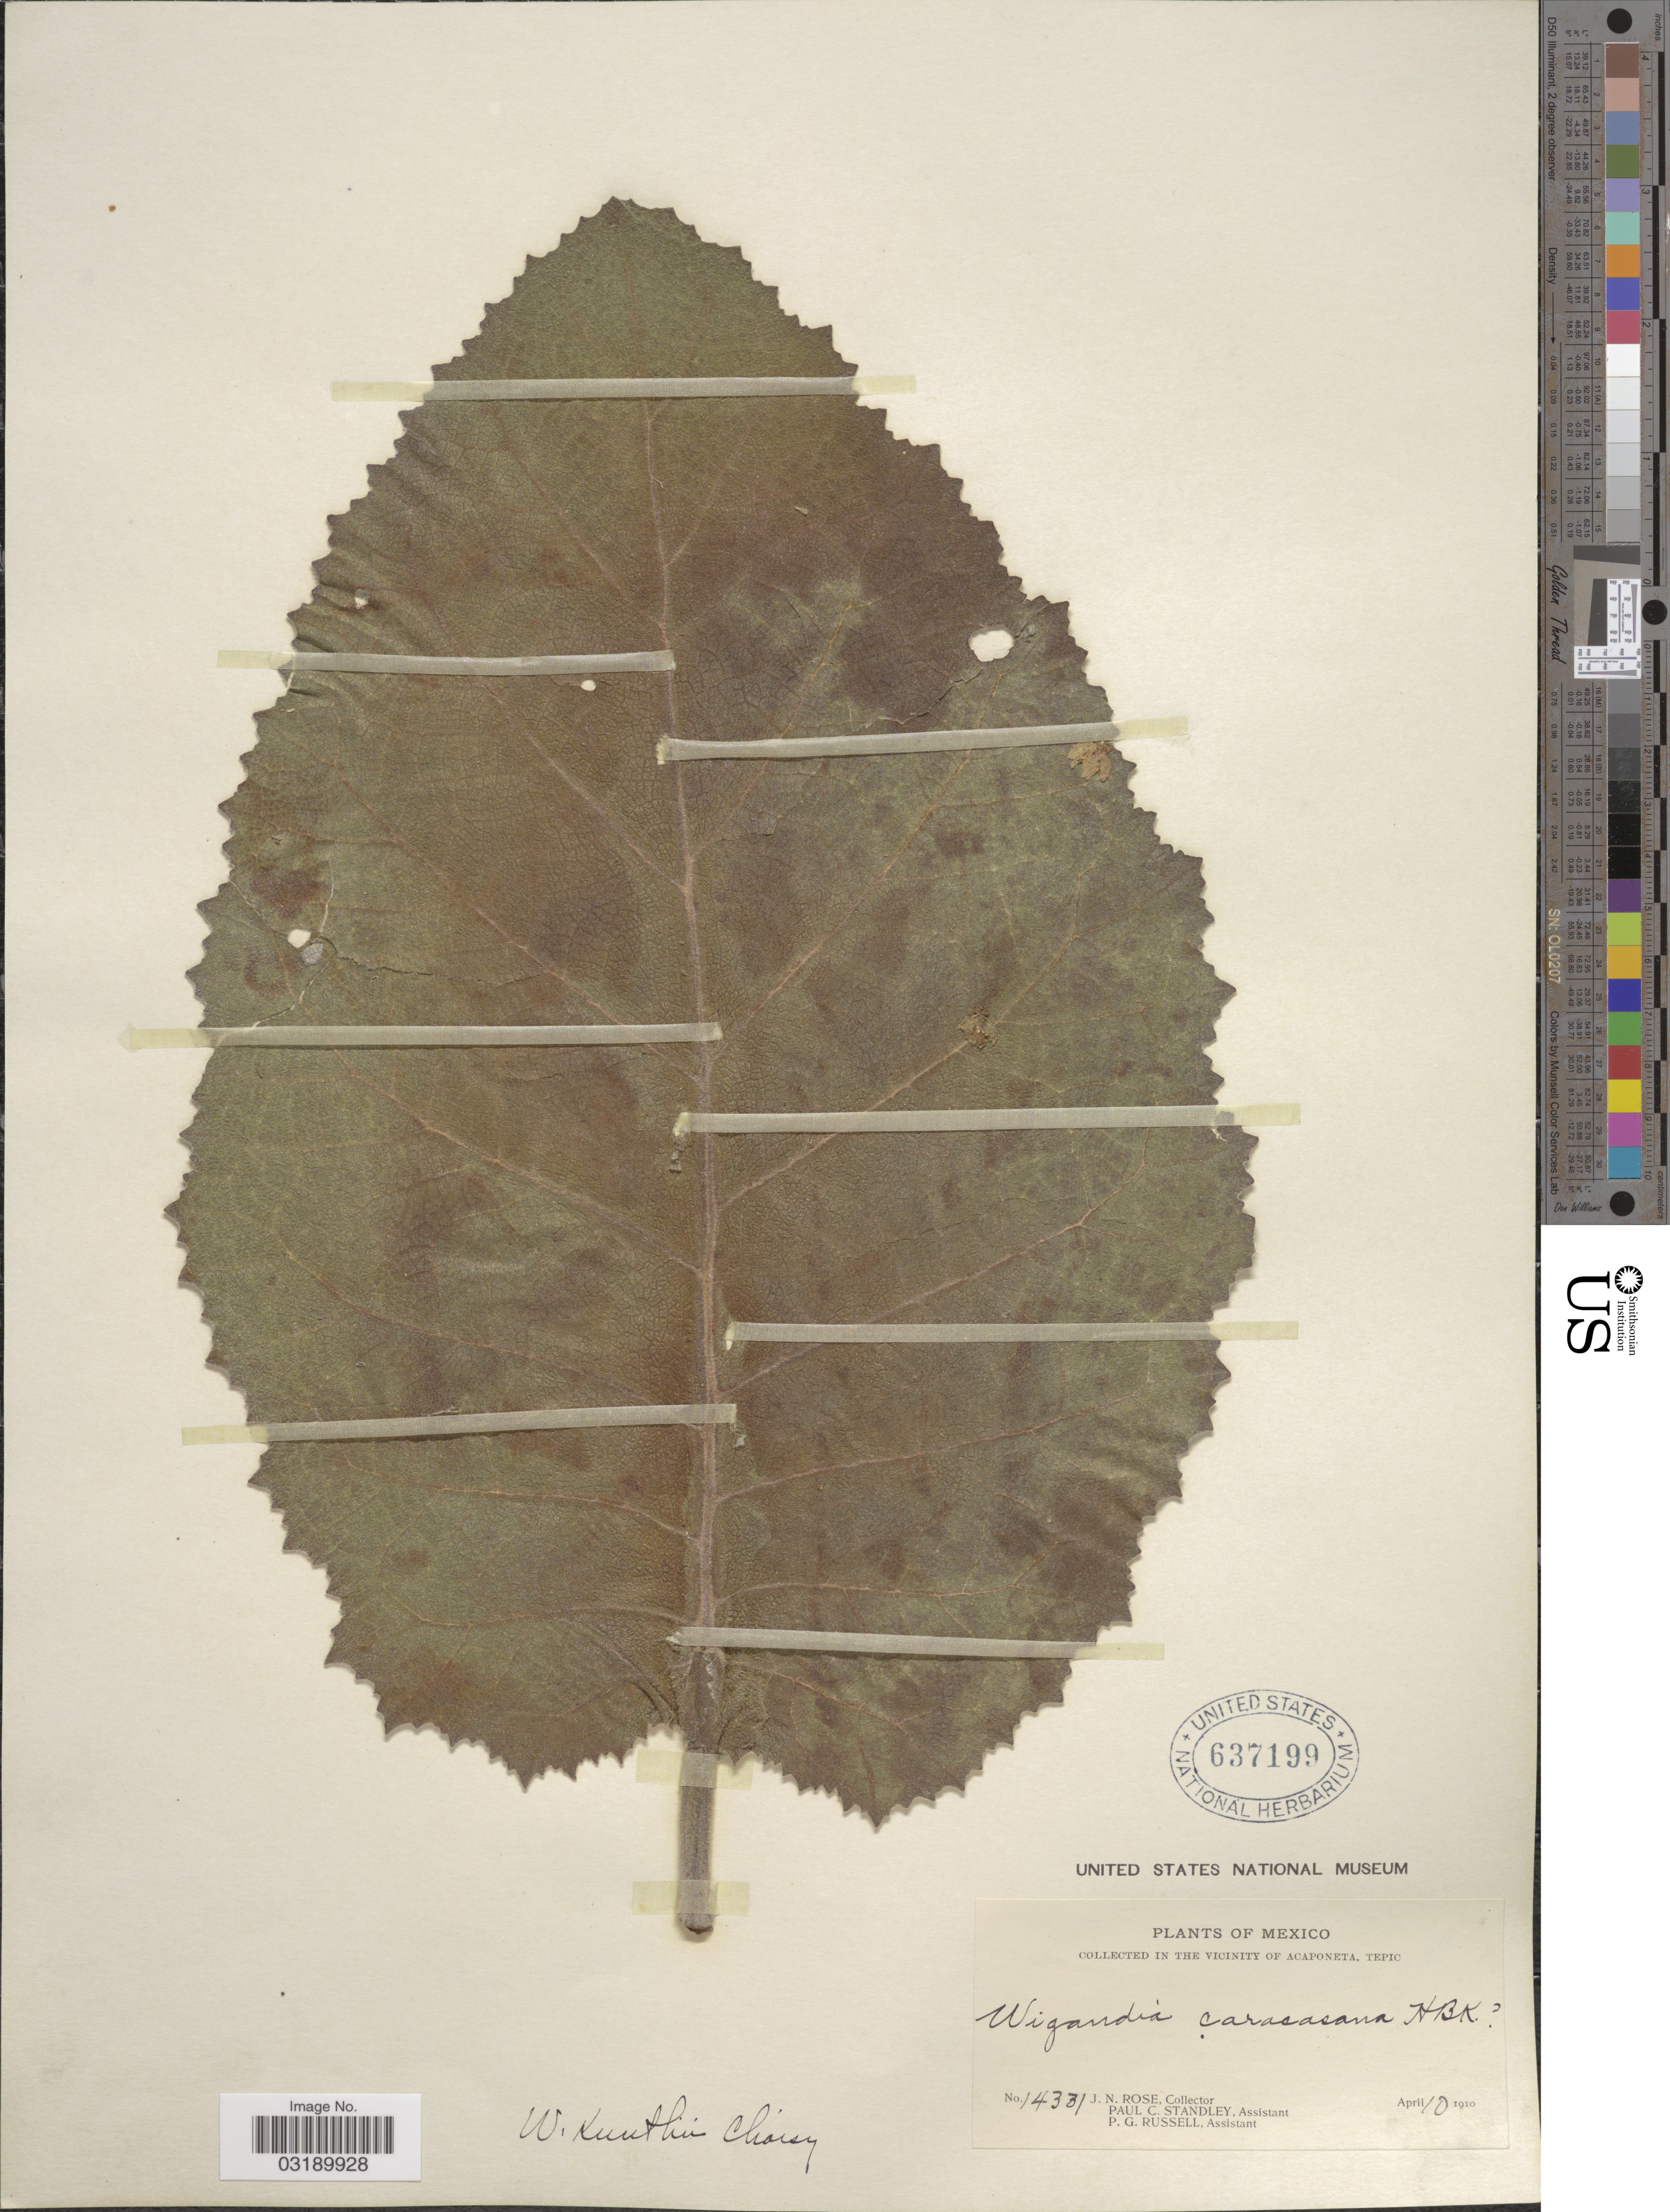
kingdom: Plantae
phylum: Tracheophyta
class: Magnoliopsida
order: Boraginales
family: Namaceae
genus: Wigandia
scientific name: Wigandia kunthii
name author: Choisy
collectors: J. N. Rose, P. C. Standley & P. G. Russell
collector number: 14331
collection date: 1910-04-10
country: Mexico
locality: In the vicinity of Acaponeta, Tepic.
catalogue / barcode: US 631799